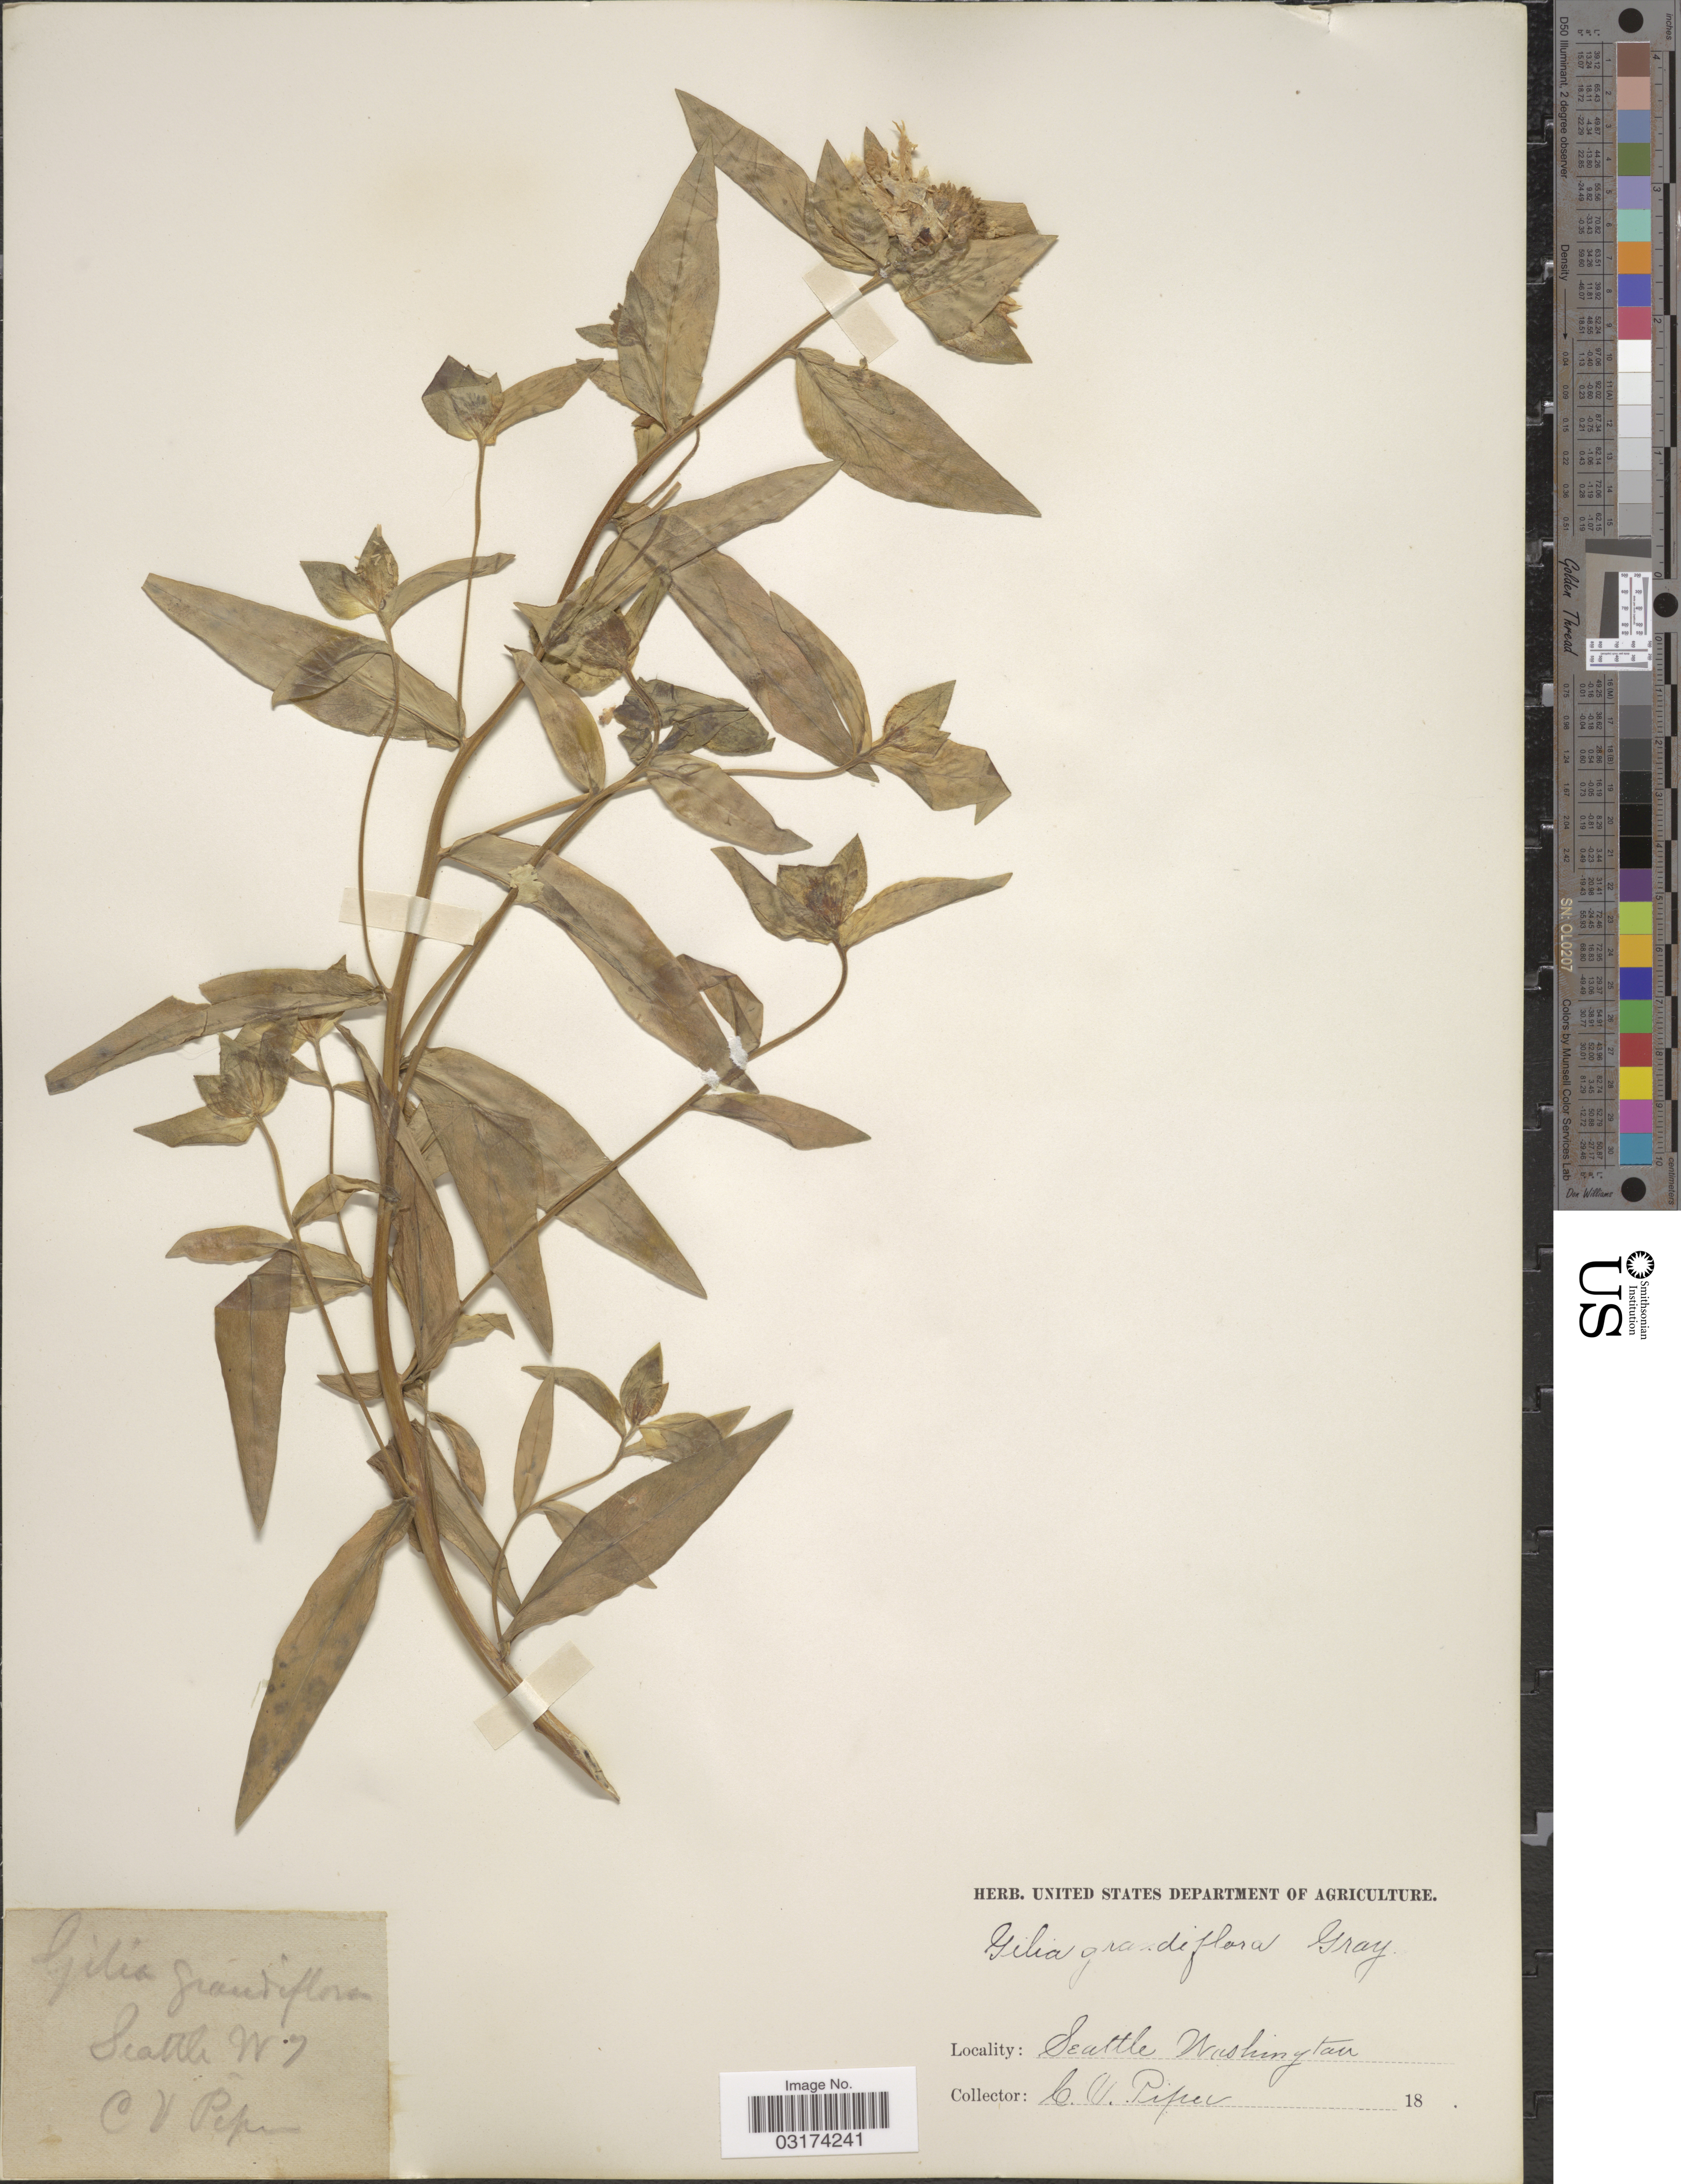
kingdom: Plantae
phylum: Tracheophyta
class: Magnoliopsida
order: Ericales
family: Polemoniaceae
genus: Collomia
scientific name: Collomia grandiflora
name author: Douglas ex Lindl.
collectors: C. V. Piper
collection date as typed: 18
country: United States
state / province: Washington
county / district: King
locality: Seattle Washington.